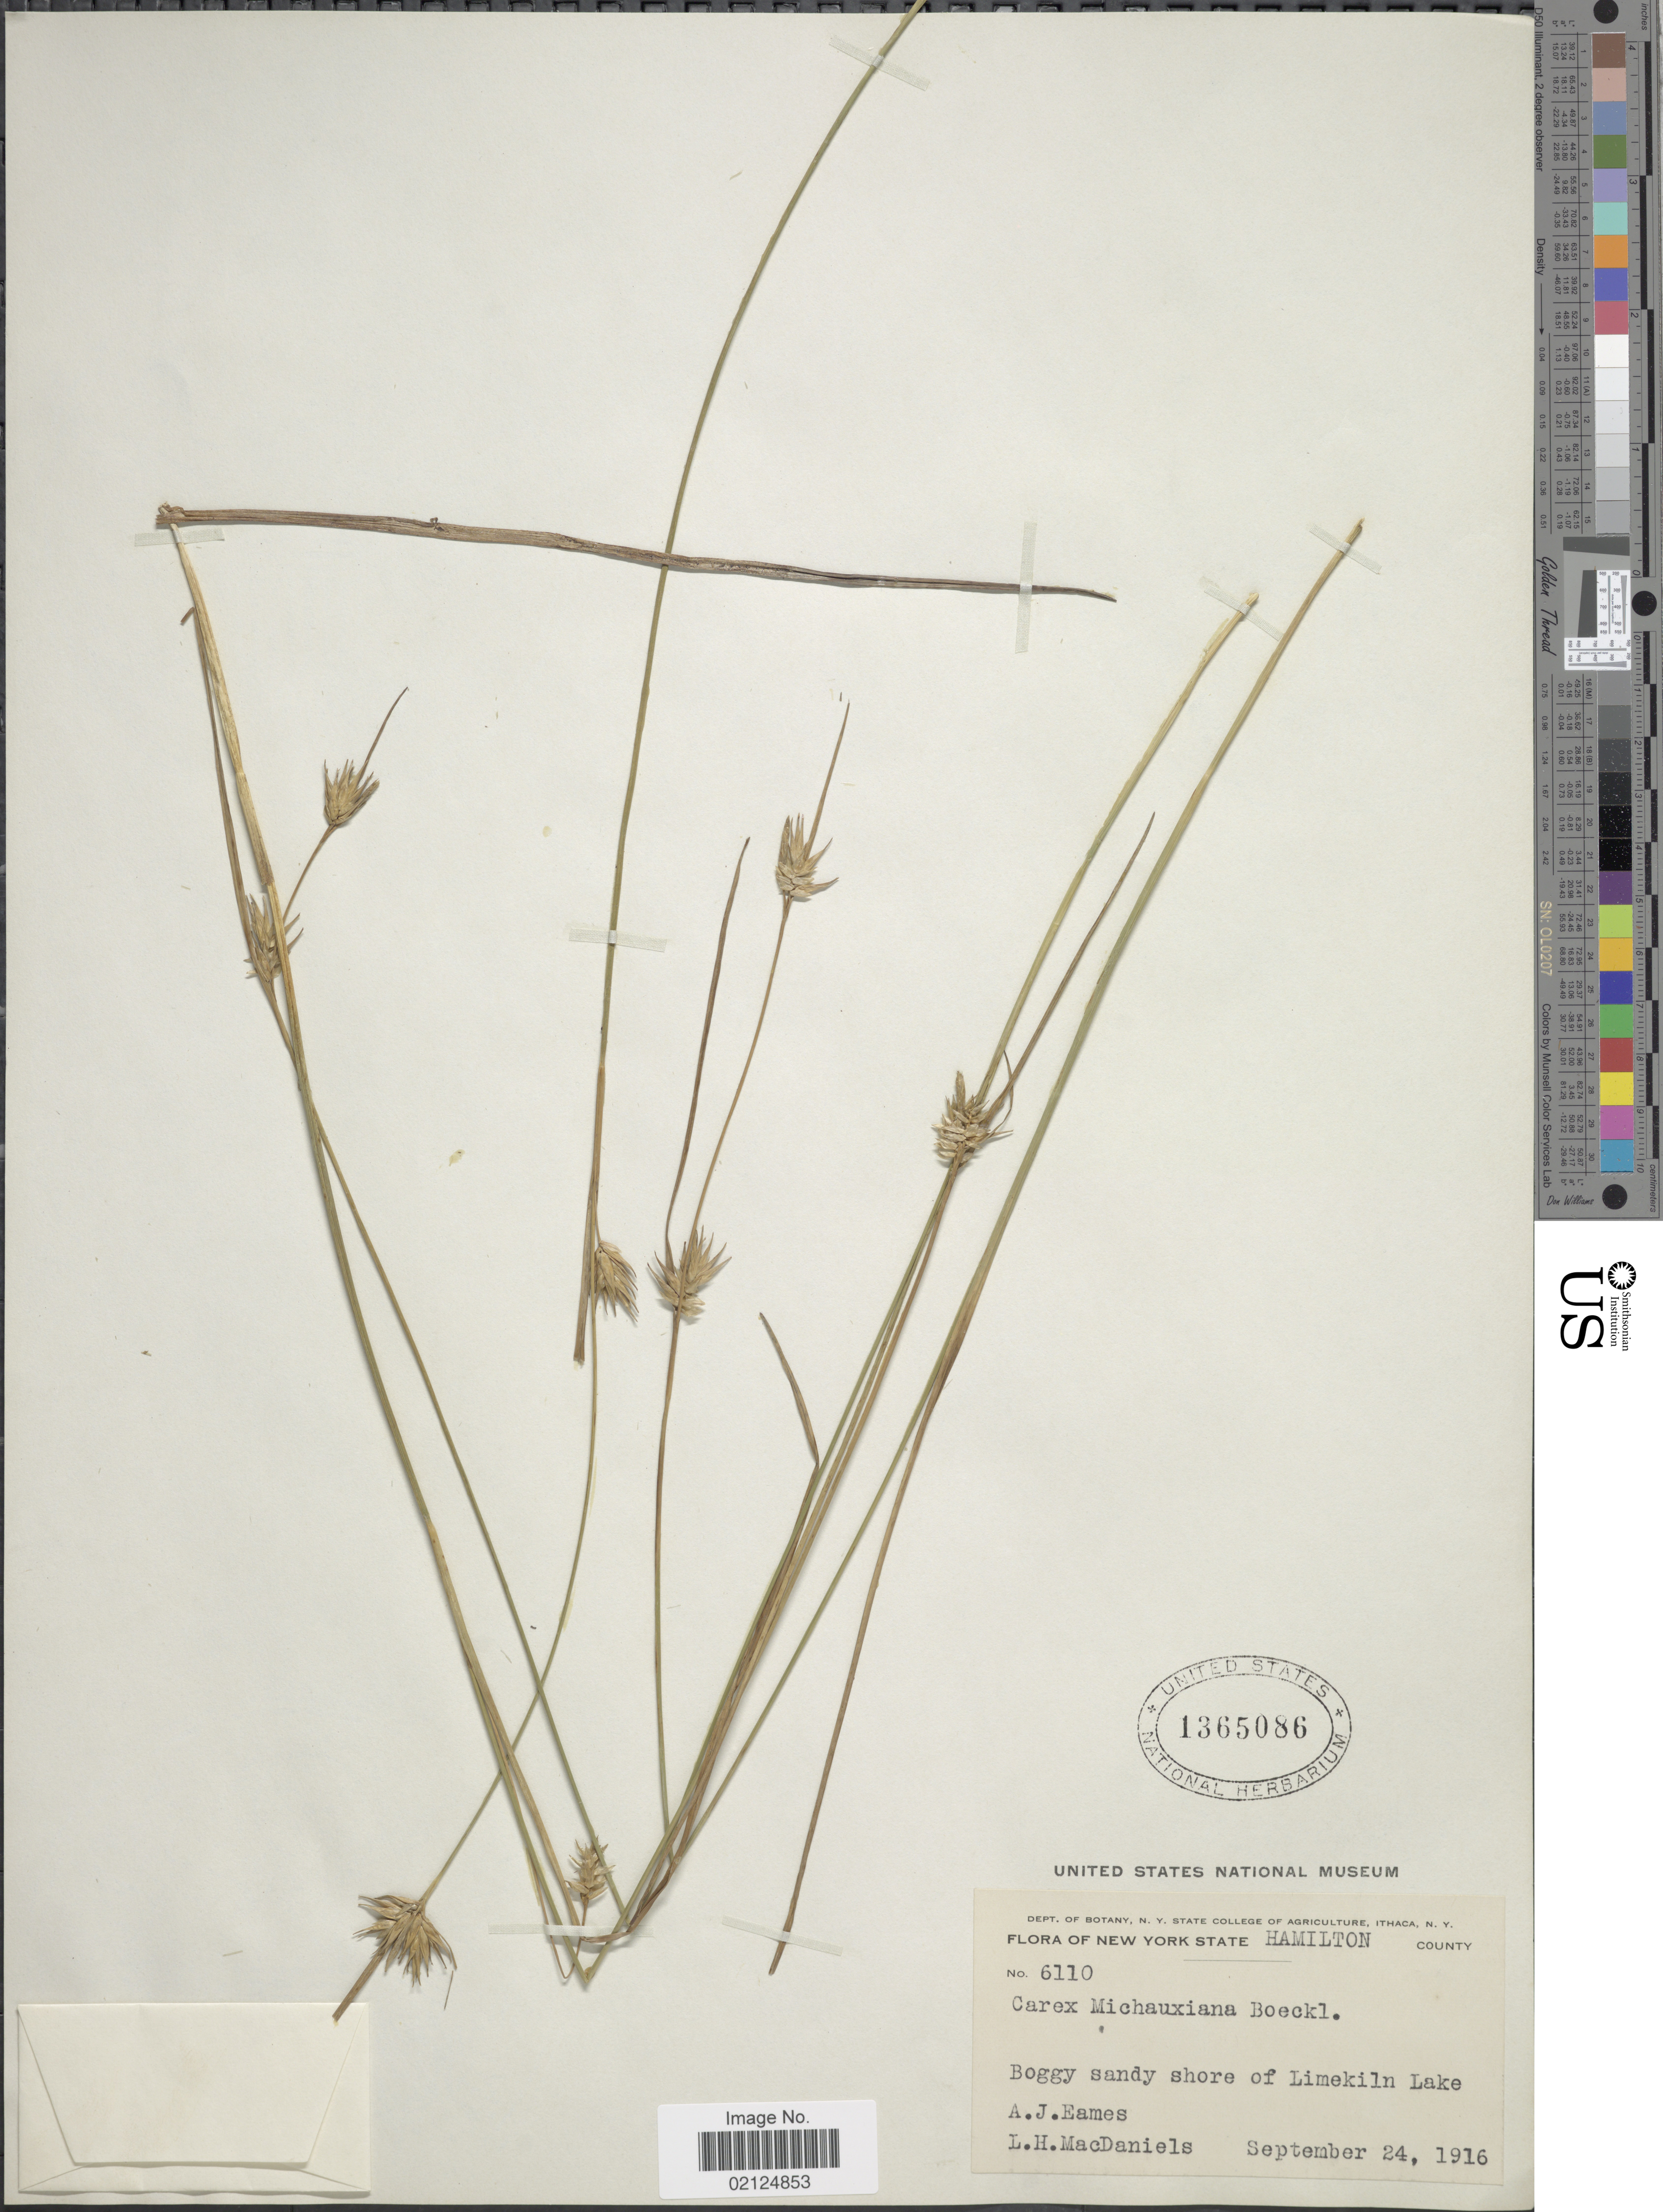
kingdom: Plantae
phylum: Tracheophyta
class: Liliopsida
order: Poales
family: Cyperaceae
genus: Carex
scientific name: Carex michauxiana subsp. michauxiana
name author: Boeckeler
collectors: A. J. Eames & L. H. MacDaniels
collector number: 6110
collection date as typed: Transcribed d/m/y: 24/9/9191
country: United States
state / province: New York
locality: Hamilton County, Shore of Limekiln Lake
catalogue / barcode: US 1365086